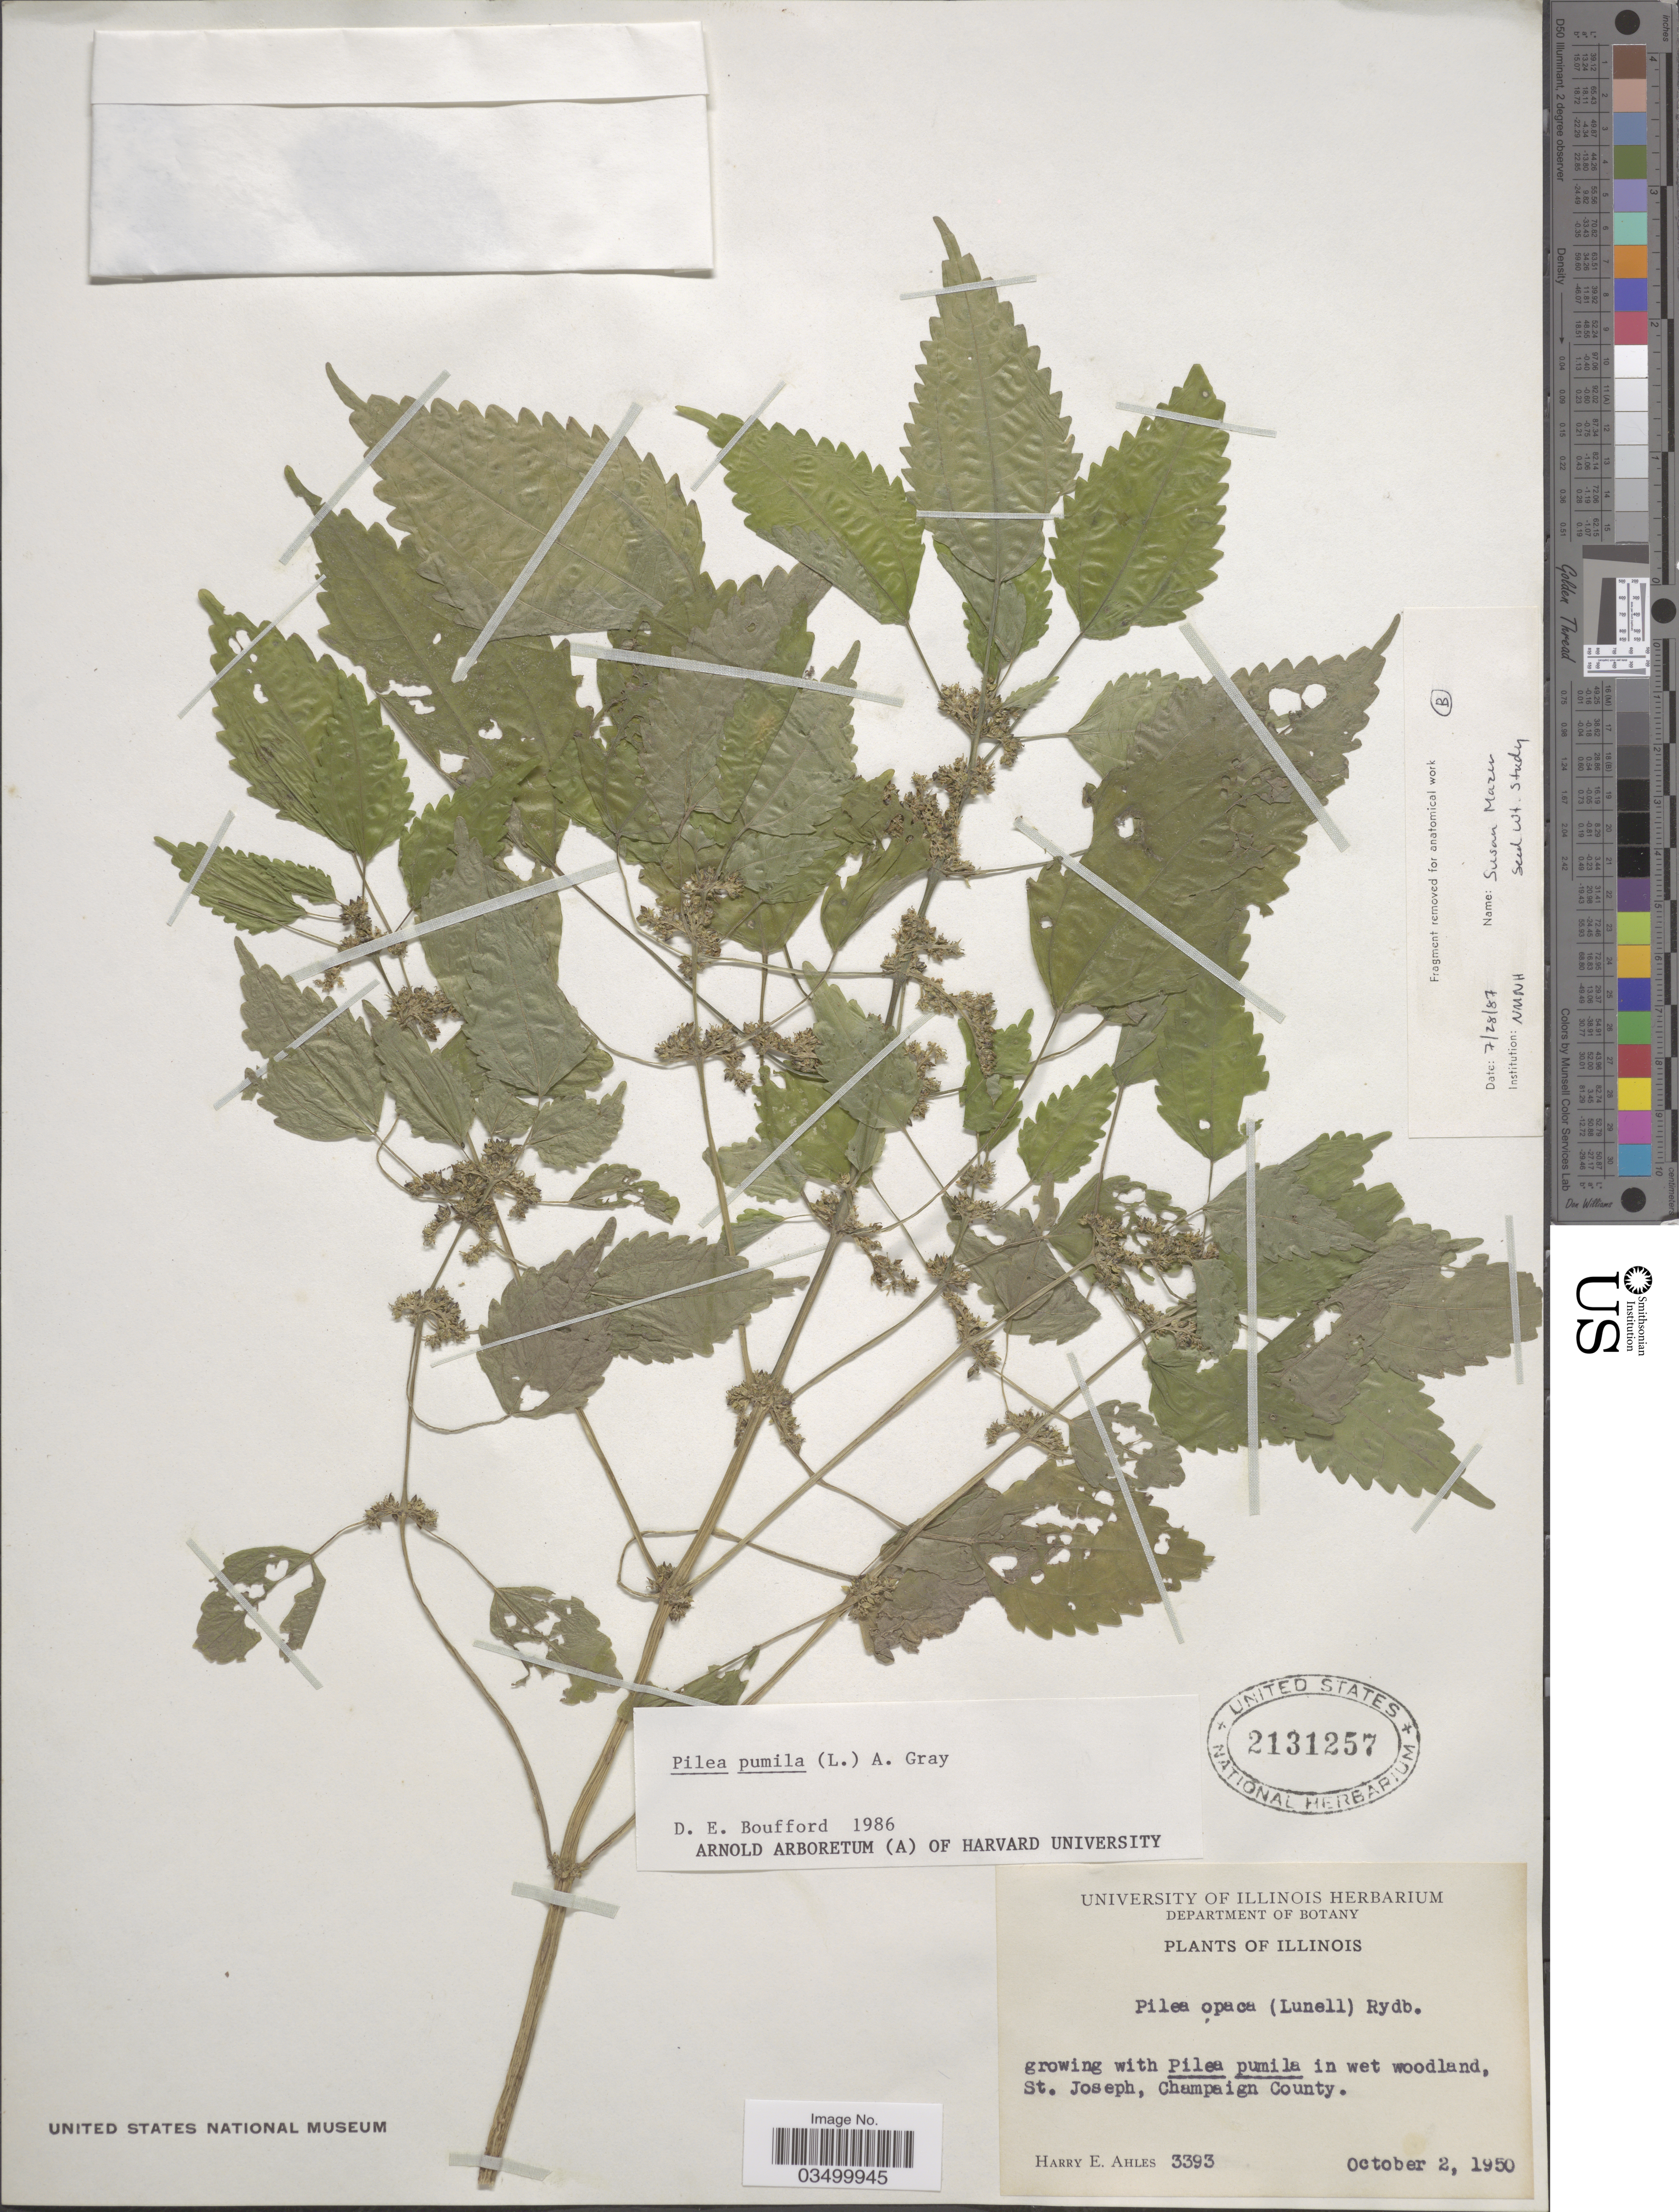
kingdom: Plantae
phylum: Tracheophyta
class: Magnoliopsida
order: Rosales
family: Urticaceae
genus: Pilea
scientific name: Pilea pumila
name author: (L.) A. Gray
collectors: H. E. Ahles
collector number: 3393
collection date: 1950-10-02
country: United States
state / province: Illinois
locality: St. Joseph, Champaign County.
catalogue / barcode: US 2131257